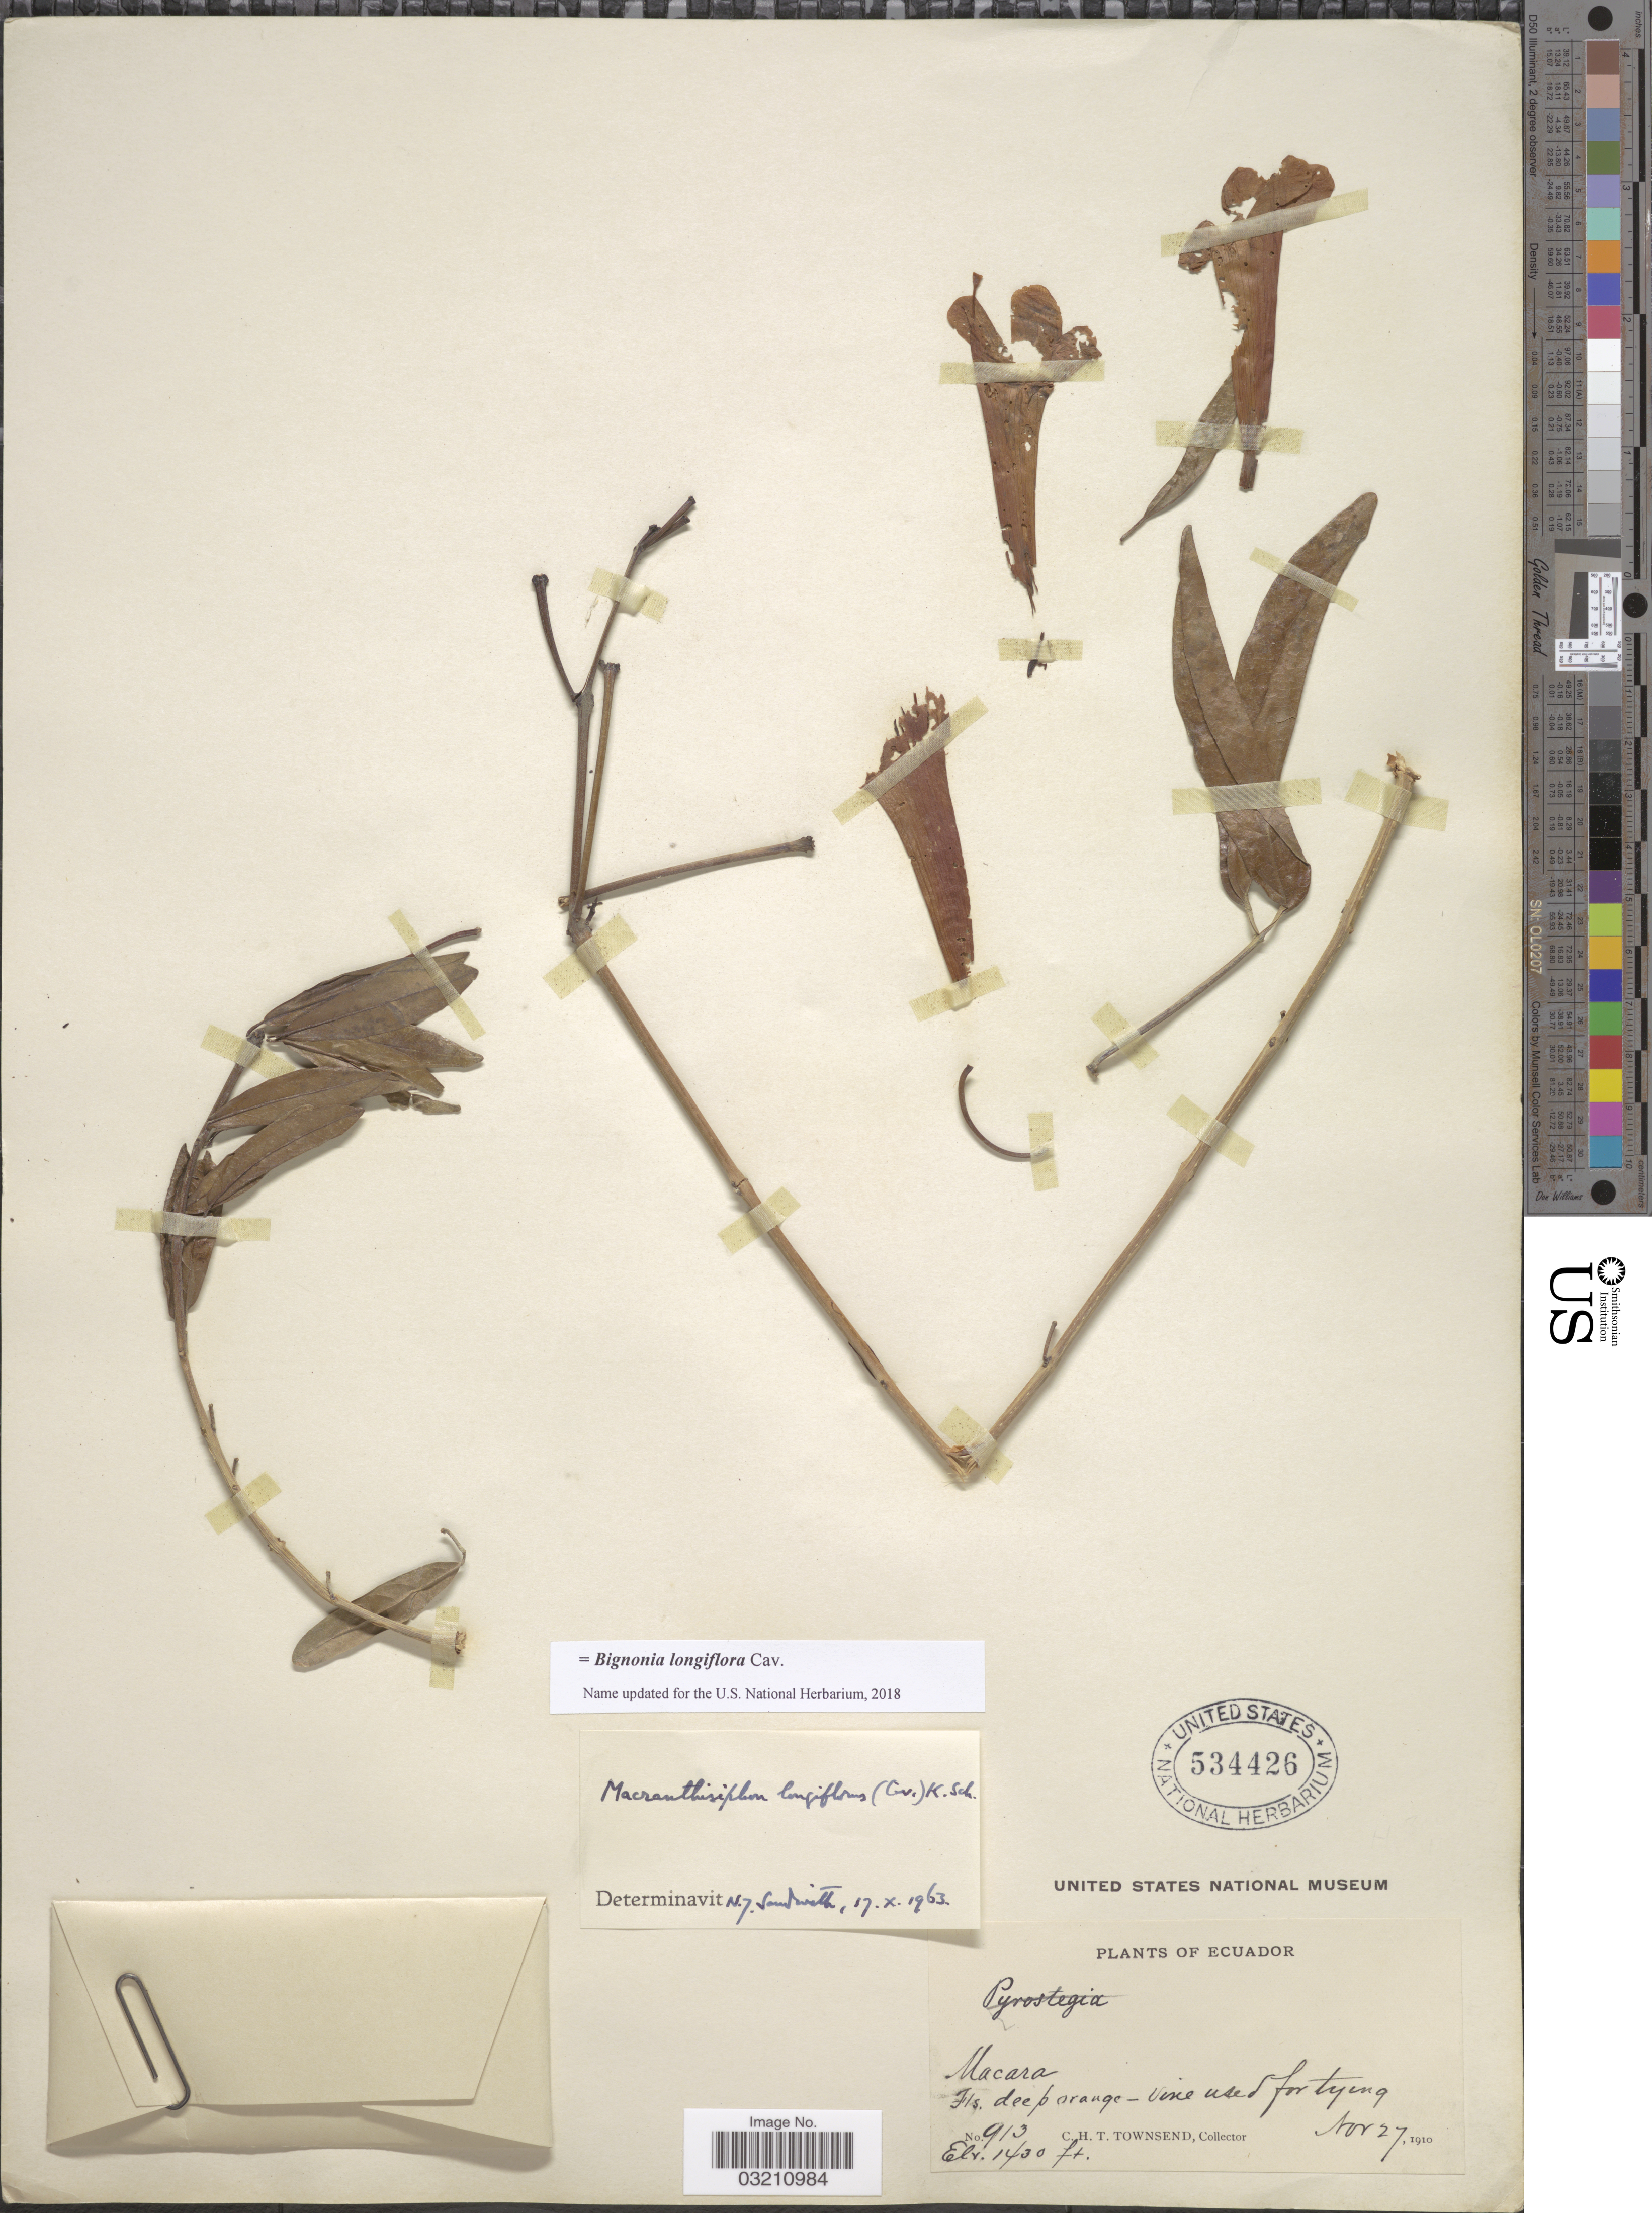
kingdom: Plantae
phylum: Tracheophyta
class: Magnoliopsida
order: Lamiales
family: Bignoniaceae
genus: Bignonia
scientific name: Bignonia longiflora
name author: Cav.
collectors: C. H. T. Townsend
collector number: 913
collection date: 1910-11-27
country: Ecuador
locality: Macara.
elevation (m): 436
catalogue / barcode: US 534426